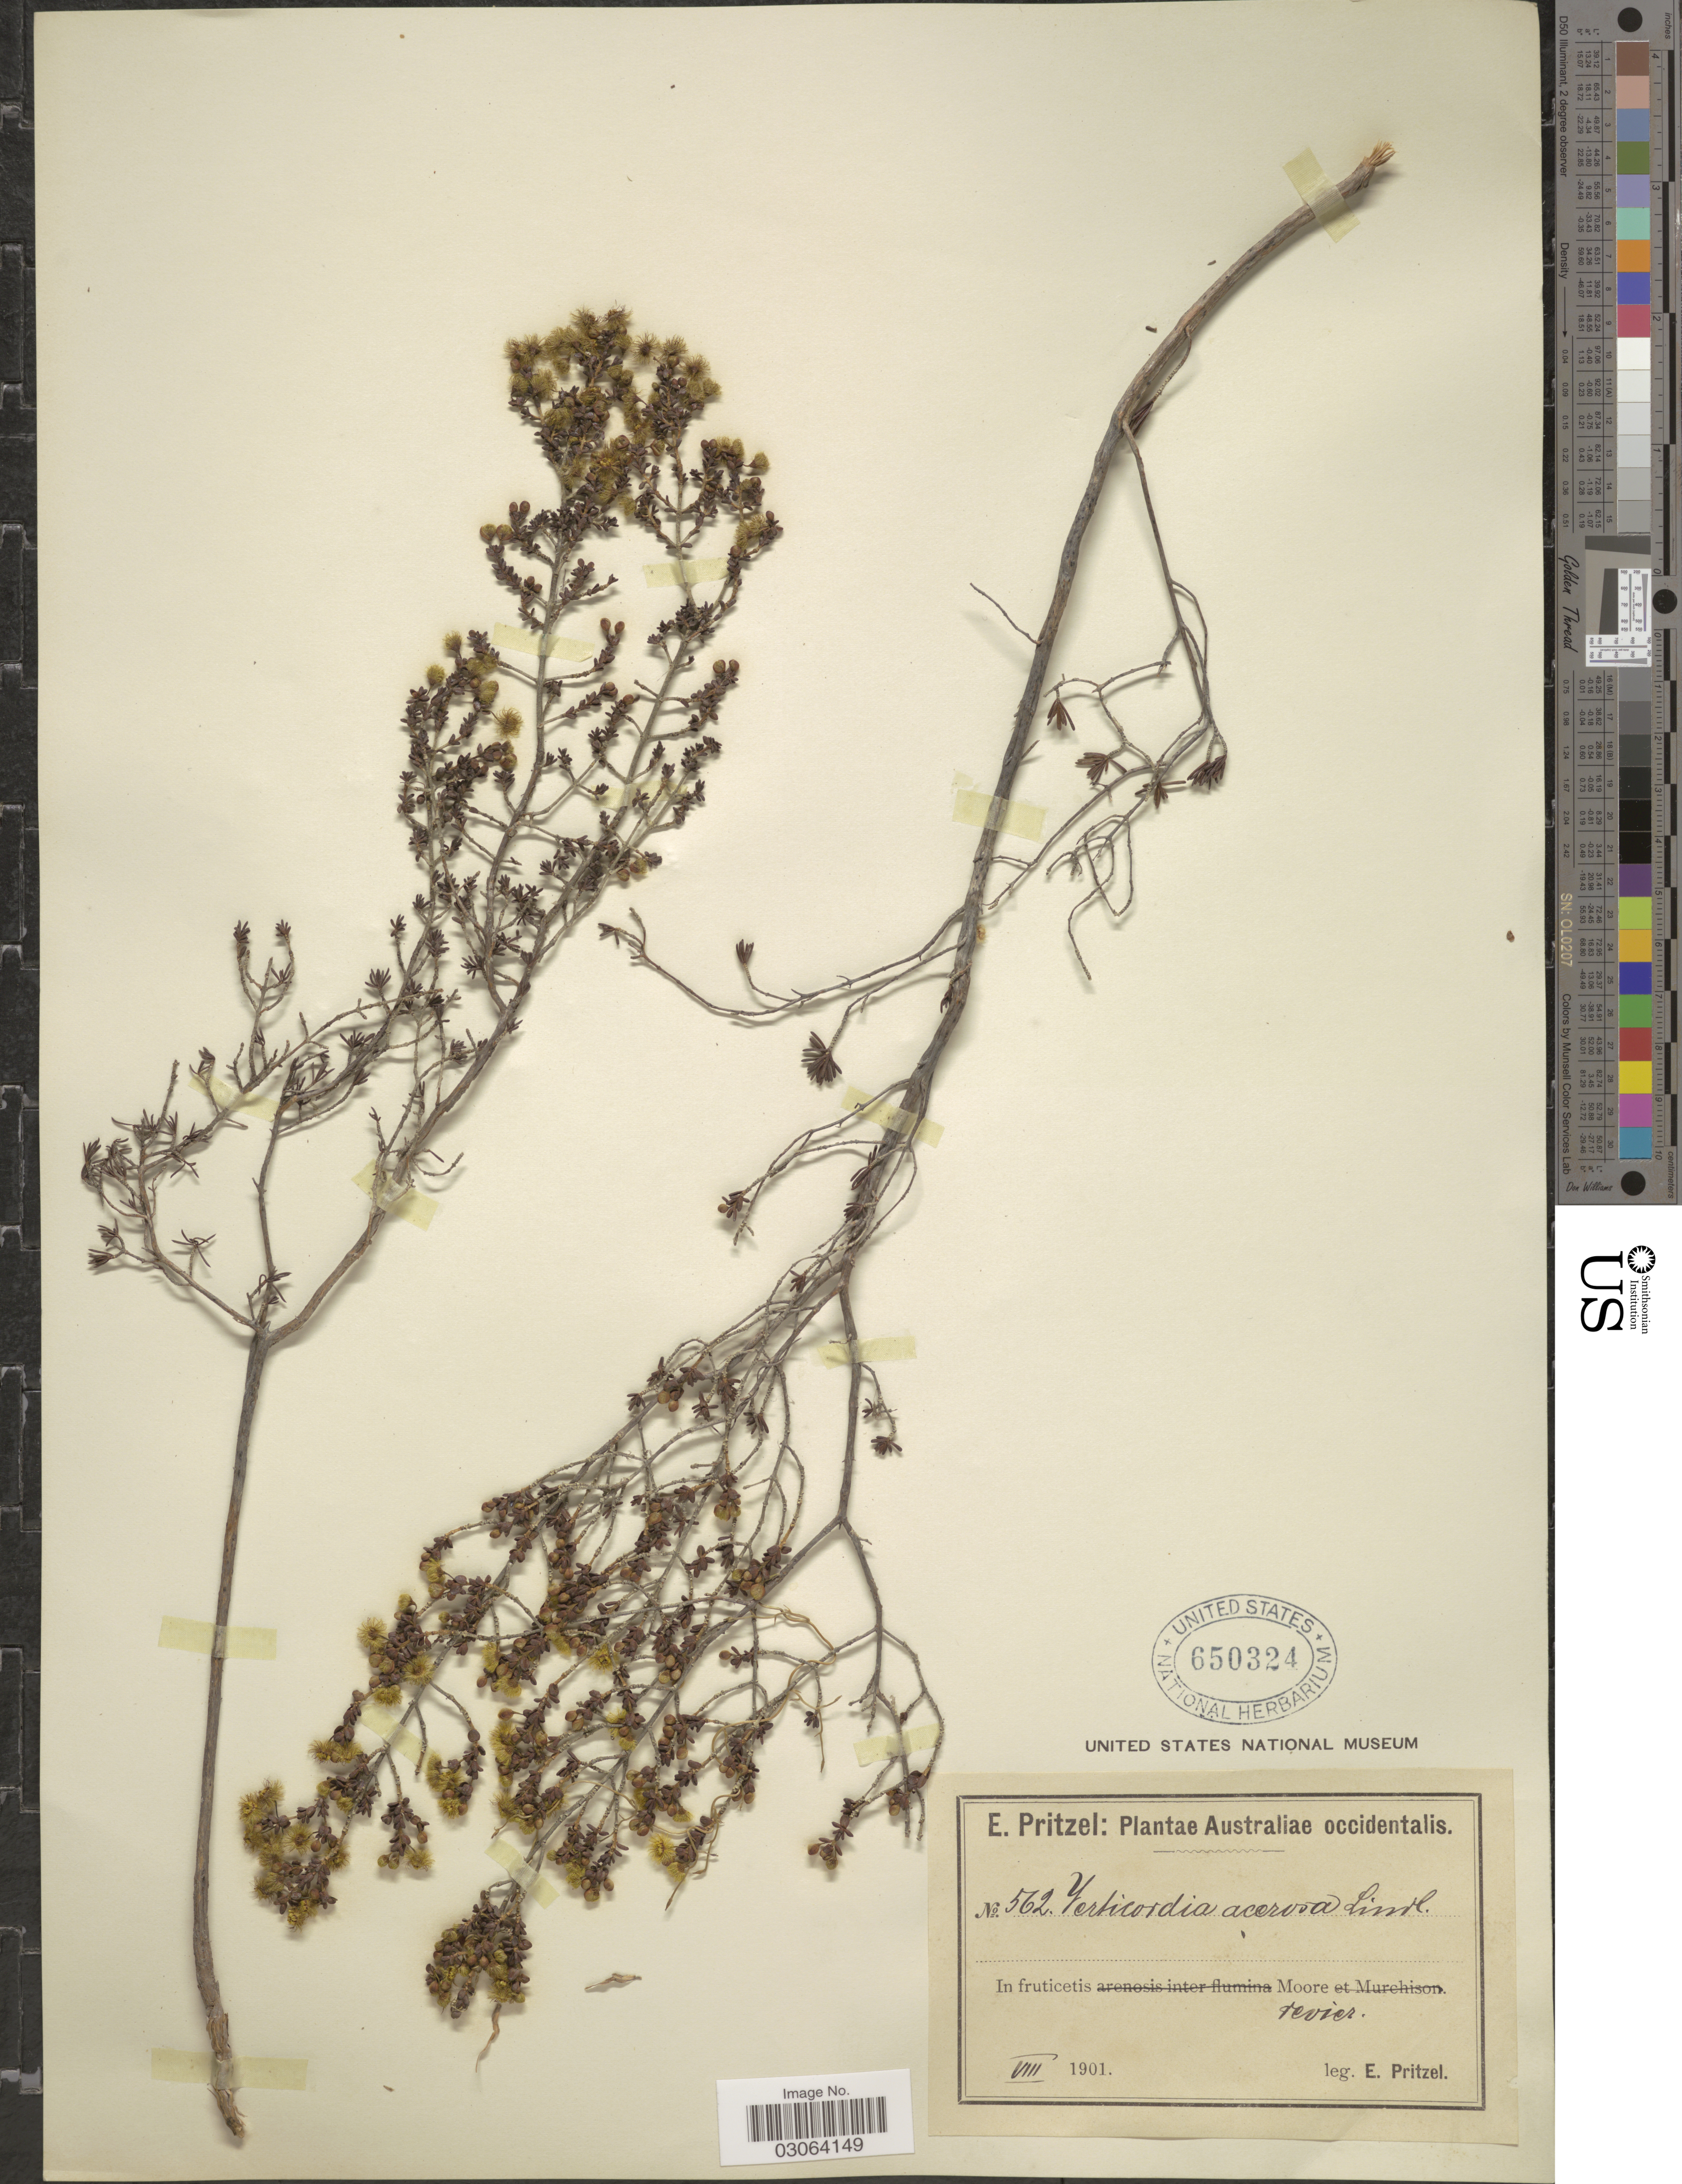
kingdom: Plantae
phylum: Tracheophyta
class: Magnoliopsida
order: Myrtales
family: Myrtaceae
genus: Verticordia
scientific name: Verticordia acerosa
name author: Lindl.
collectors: E. G. Pritzel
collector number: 562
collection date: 1901-08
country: Australia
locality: Australiae occidentalis, In fruticetis Moore revier.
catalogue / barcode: US 650324